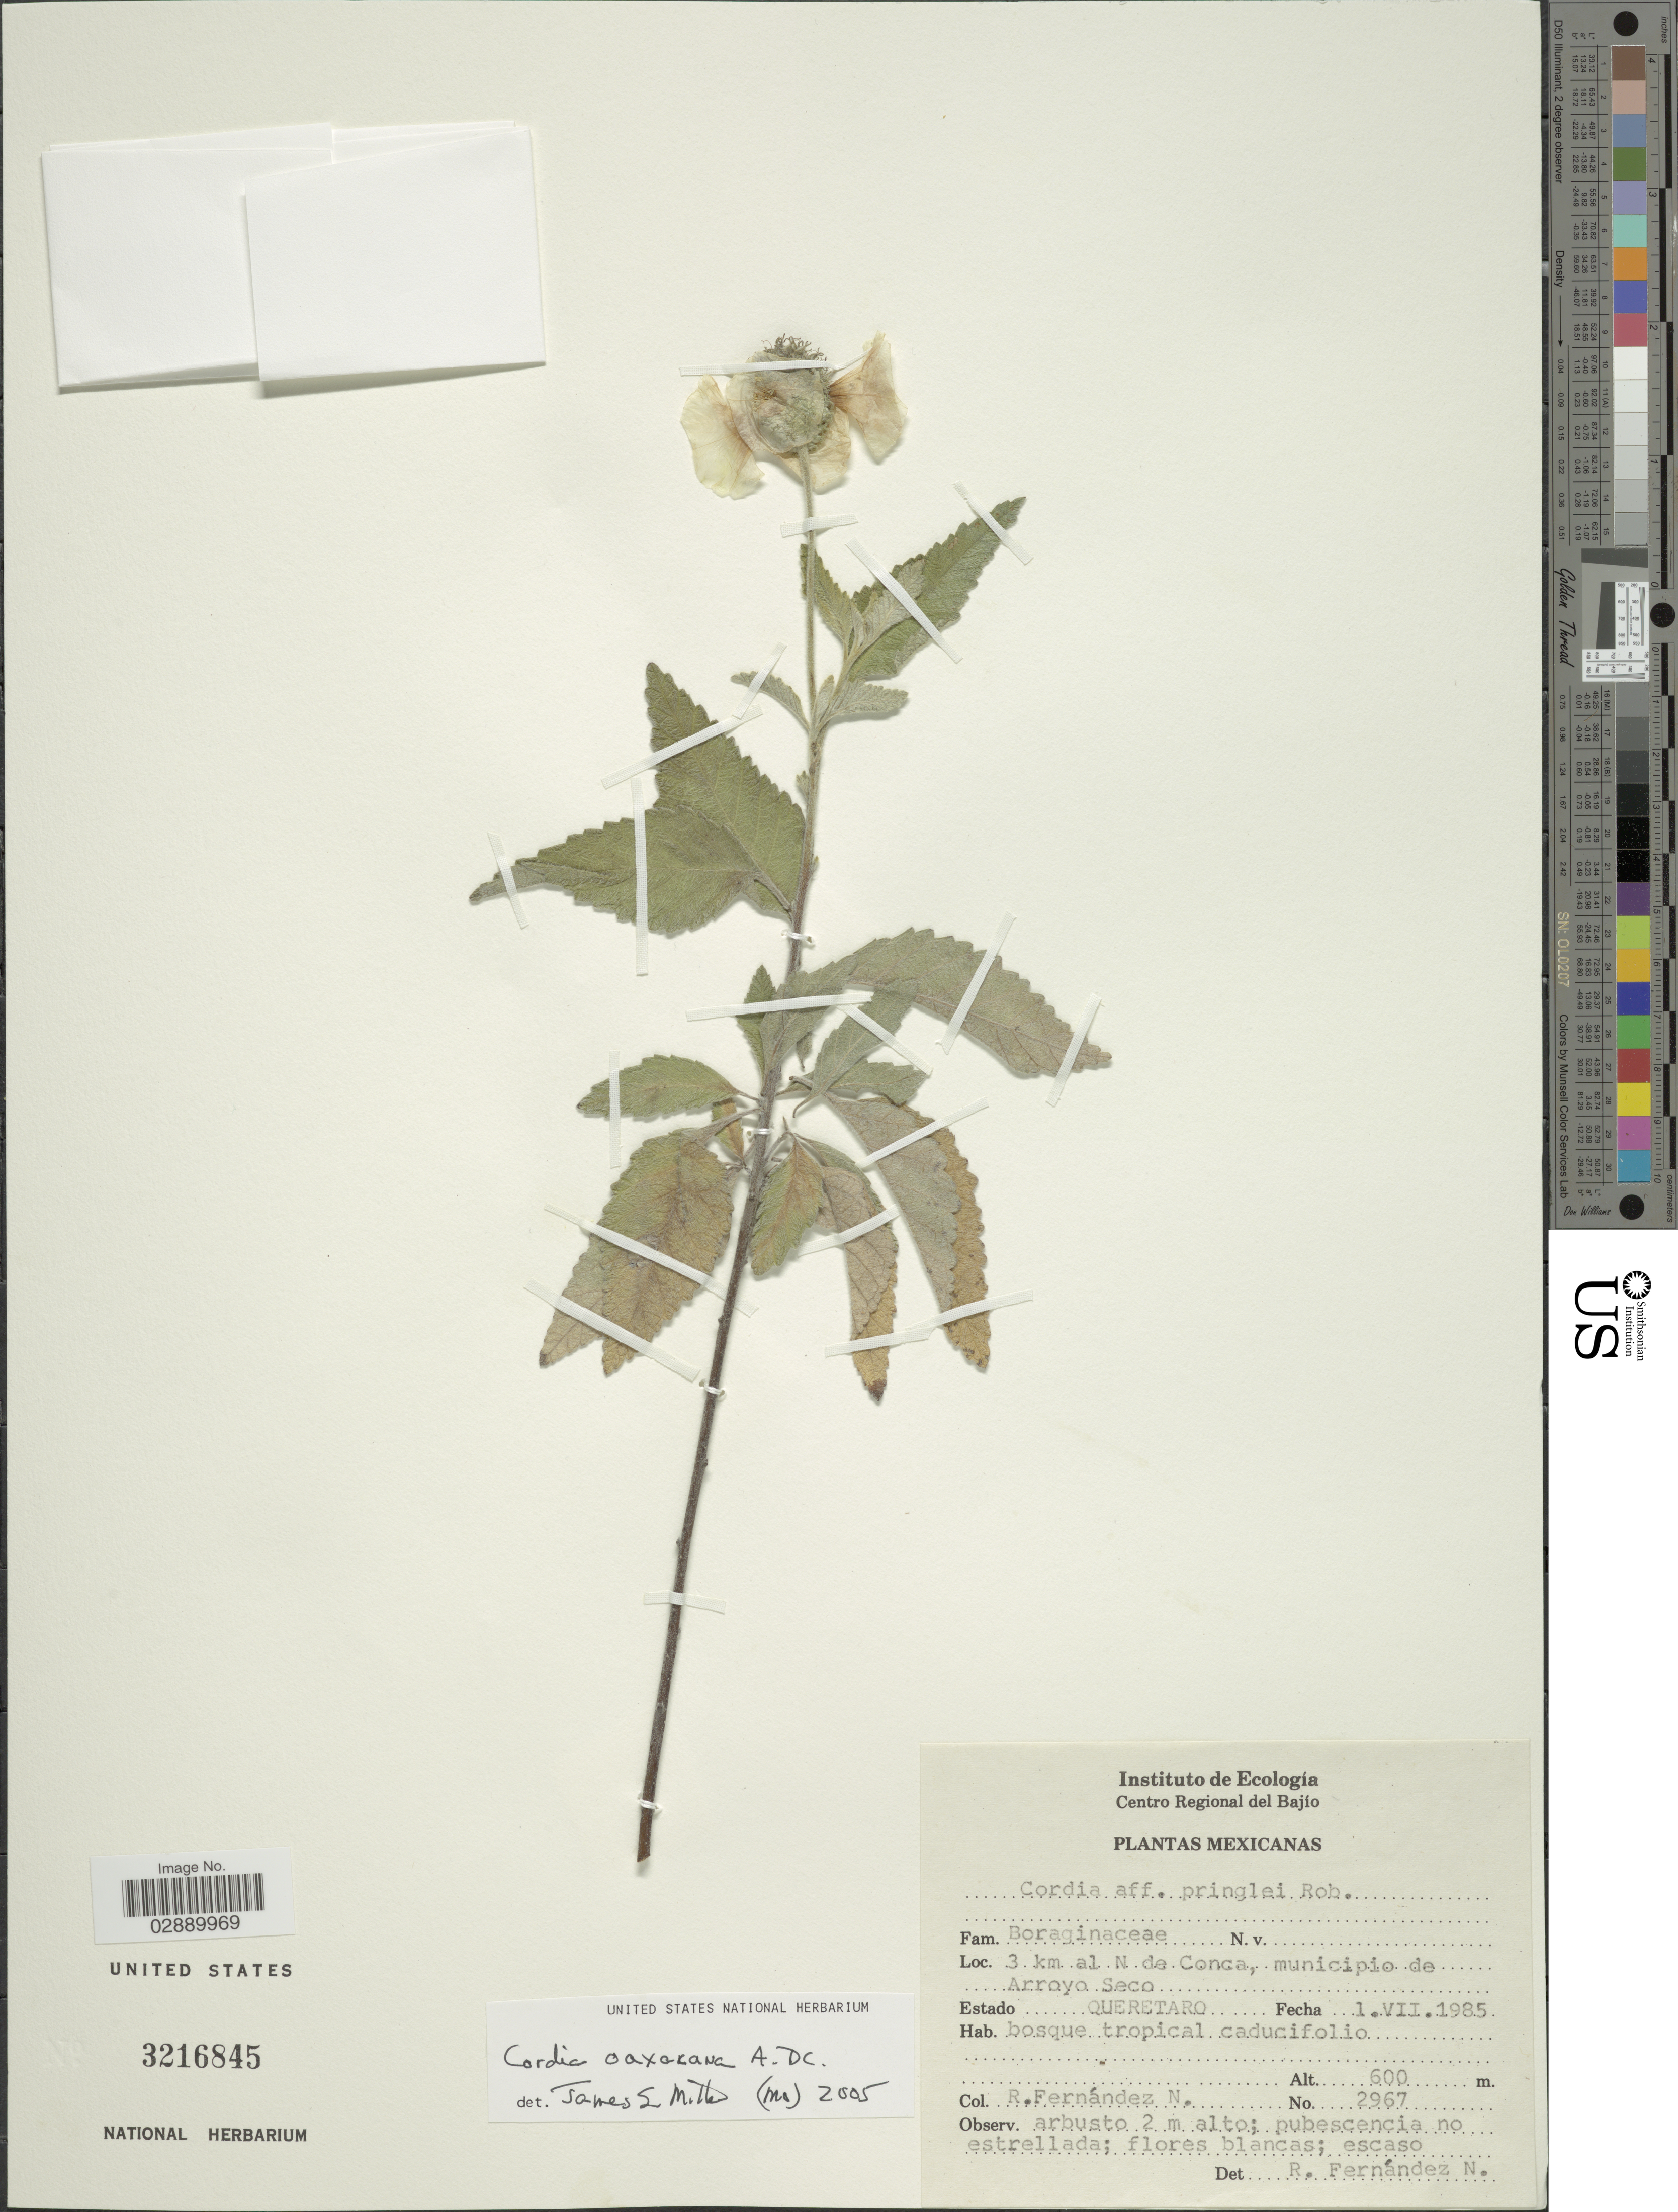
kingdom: Plantae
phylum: Tracheophyta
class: Magnoliopsida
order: Boraginales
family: Cordiaceae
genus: Cordia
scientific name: Cordia oaxacana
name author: A. DC.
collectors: R. Fernández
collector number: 2967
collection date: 1985-07-01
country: Mexico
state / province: Querétaro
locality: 3 km al N de Conca, municipio de Arroyo Seco.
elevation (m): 600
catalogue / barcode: US 3216845